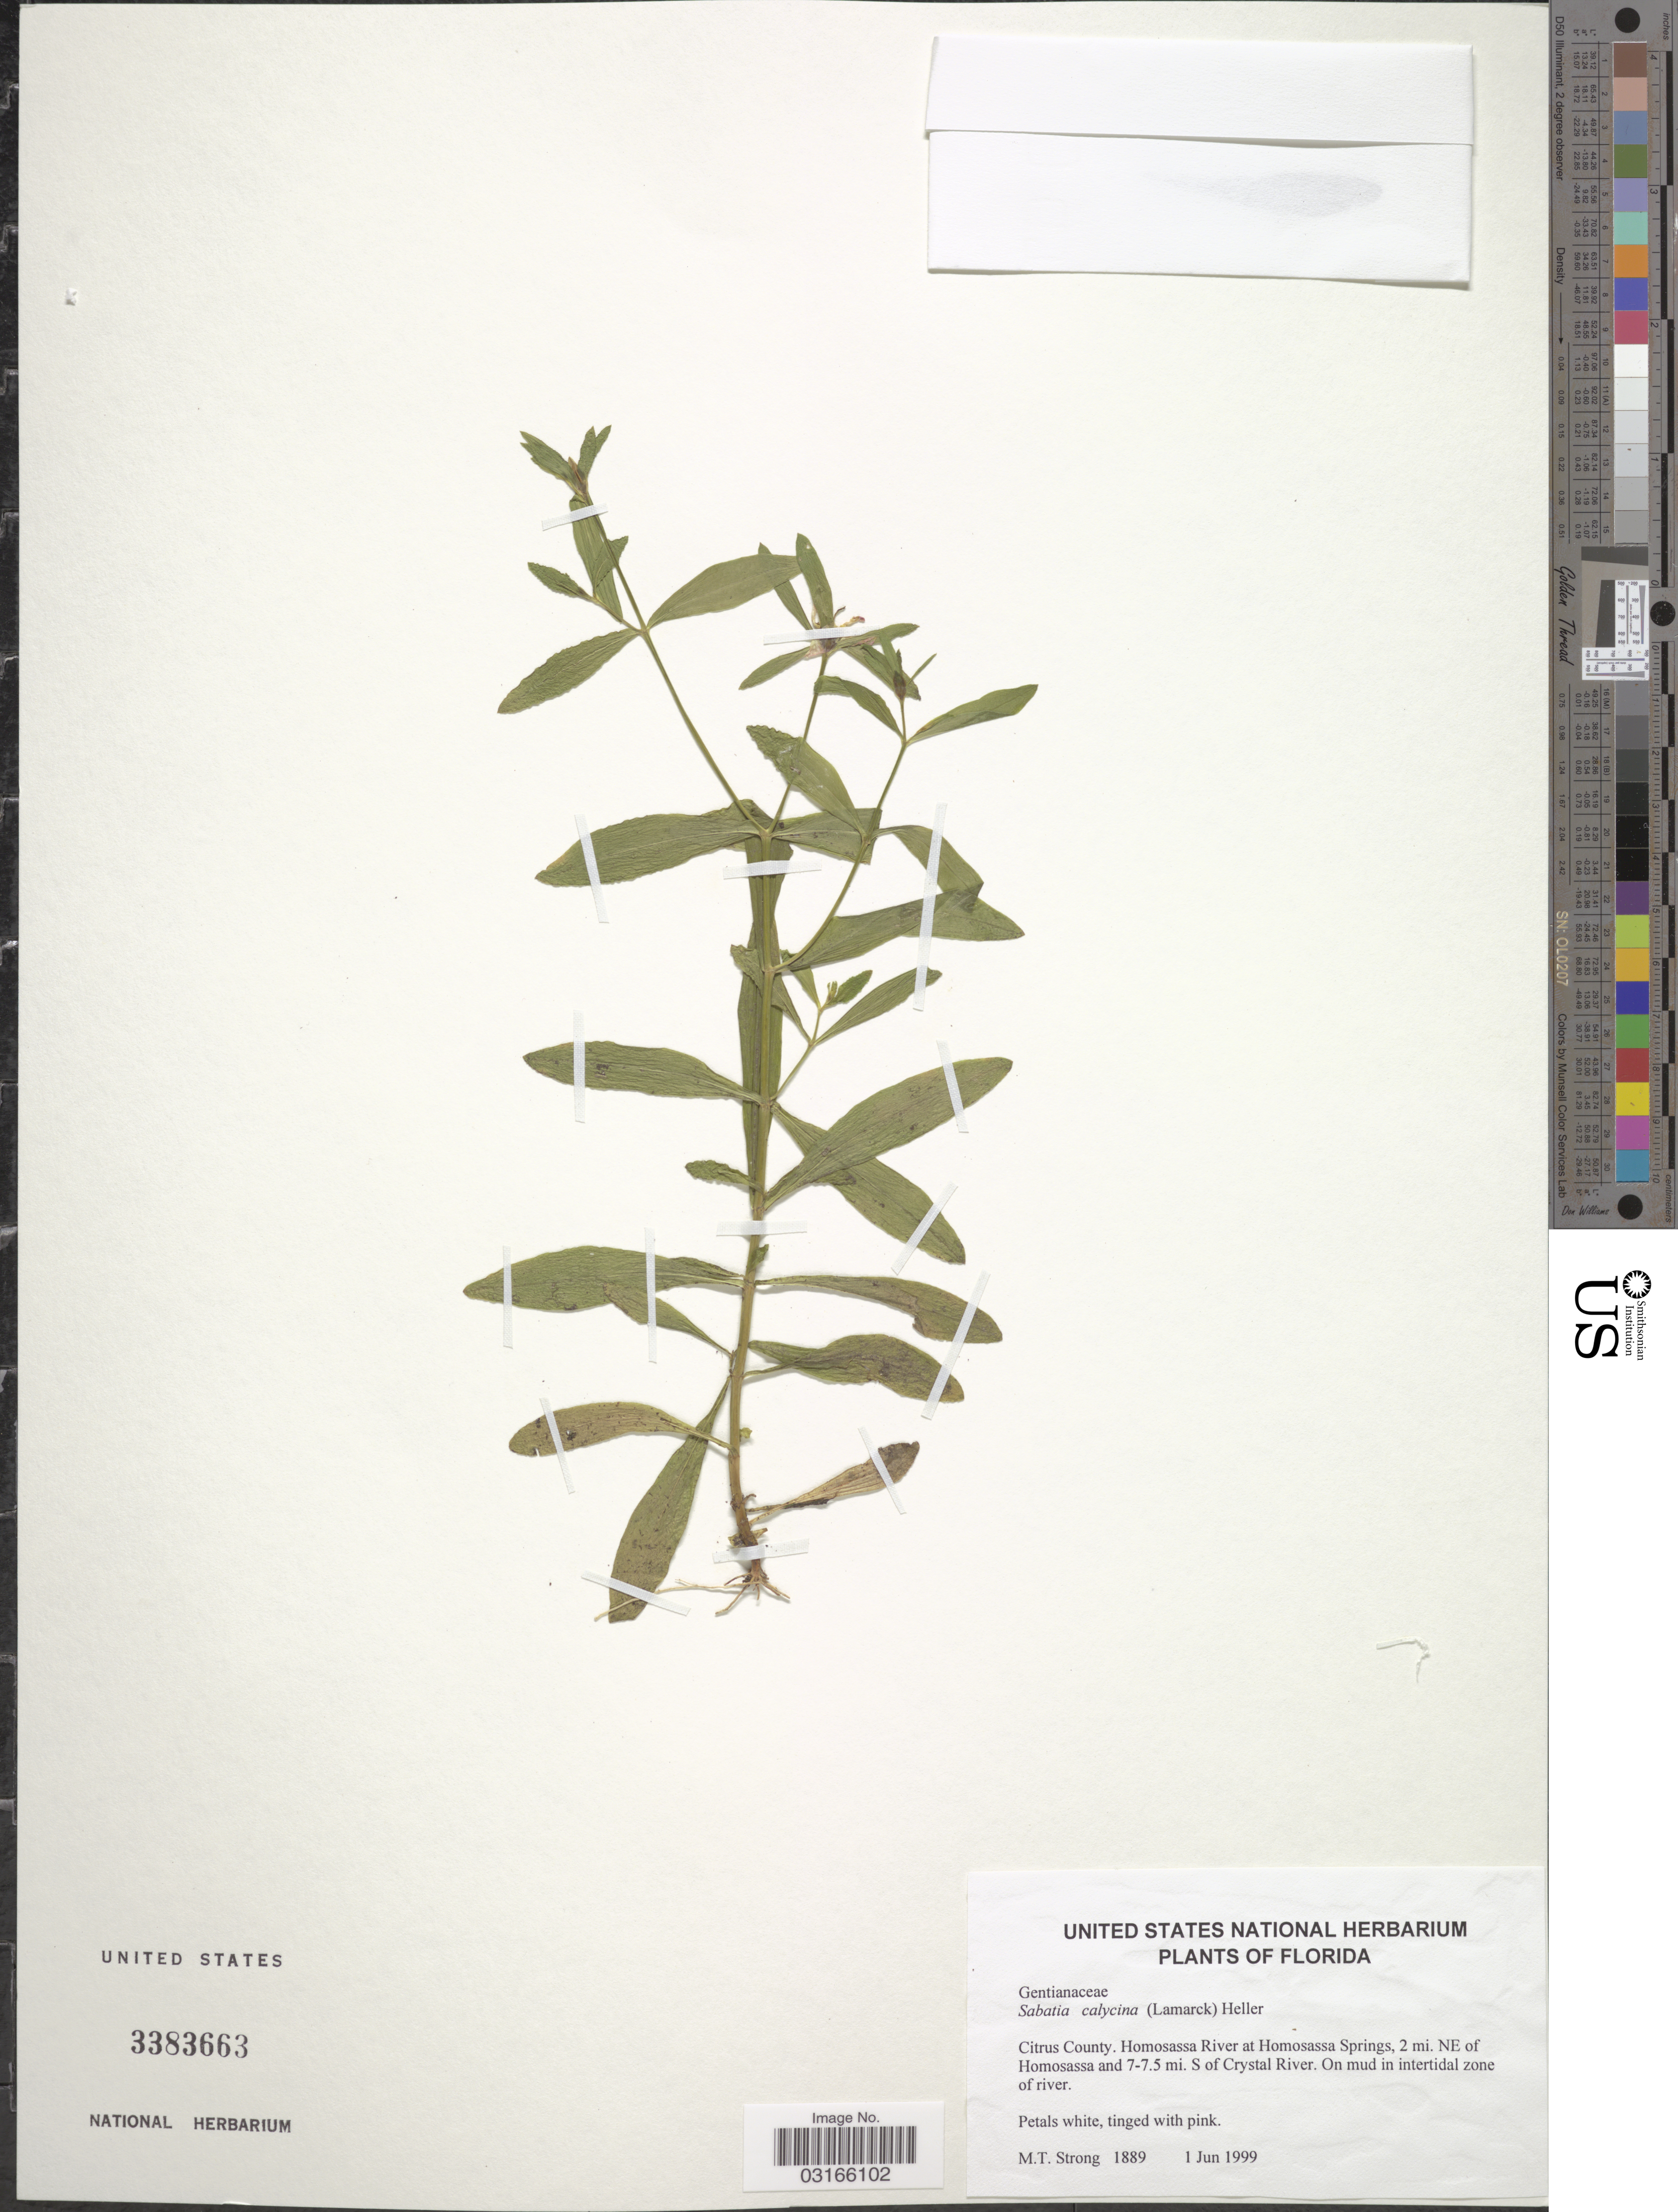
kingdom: Plantae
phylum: Tracheophyta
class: Magnoliopsida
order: Gentianales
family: Gentianaceae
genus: Sabatia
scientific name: Sabatia calycina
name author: (Lam.) A. Heller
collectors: M. T. Strong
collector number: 1889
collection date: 1999-06-01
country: United States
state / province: Florida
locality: Citrus County. Homosassa River at Homosassa Springs, 2 mi. NE of Homosassa and 7-7.5 mi. S of Crystal River.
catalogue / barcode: US 3383663